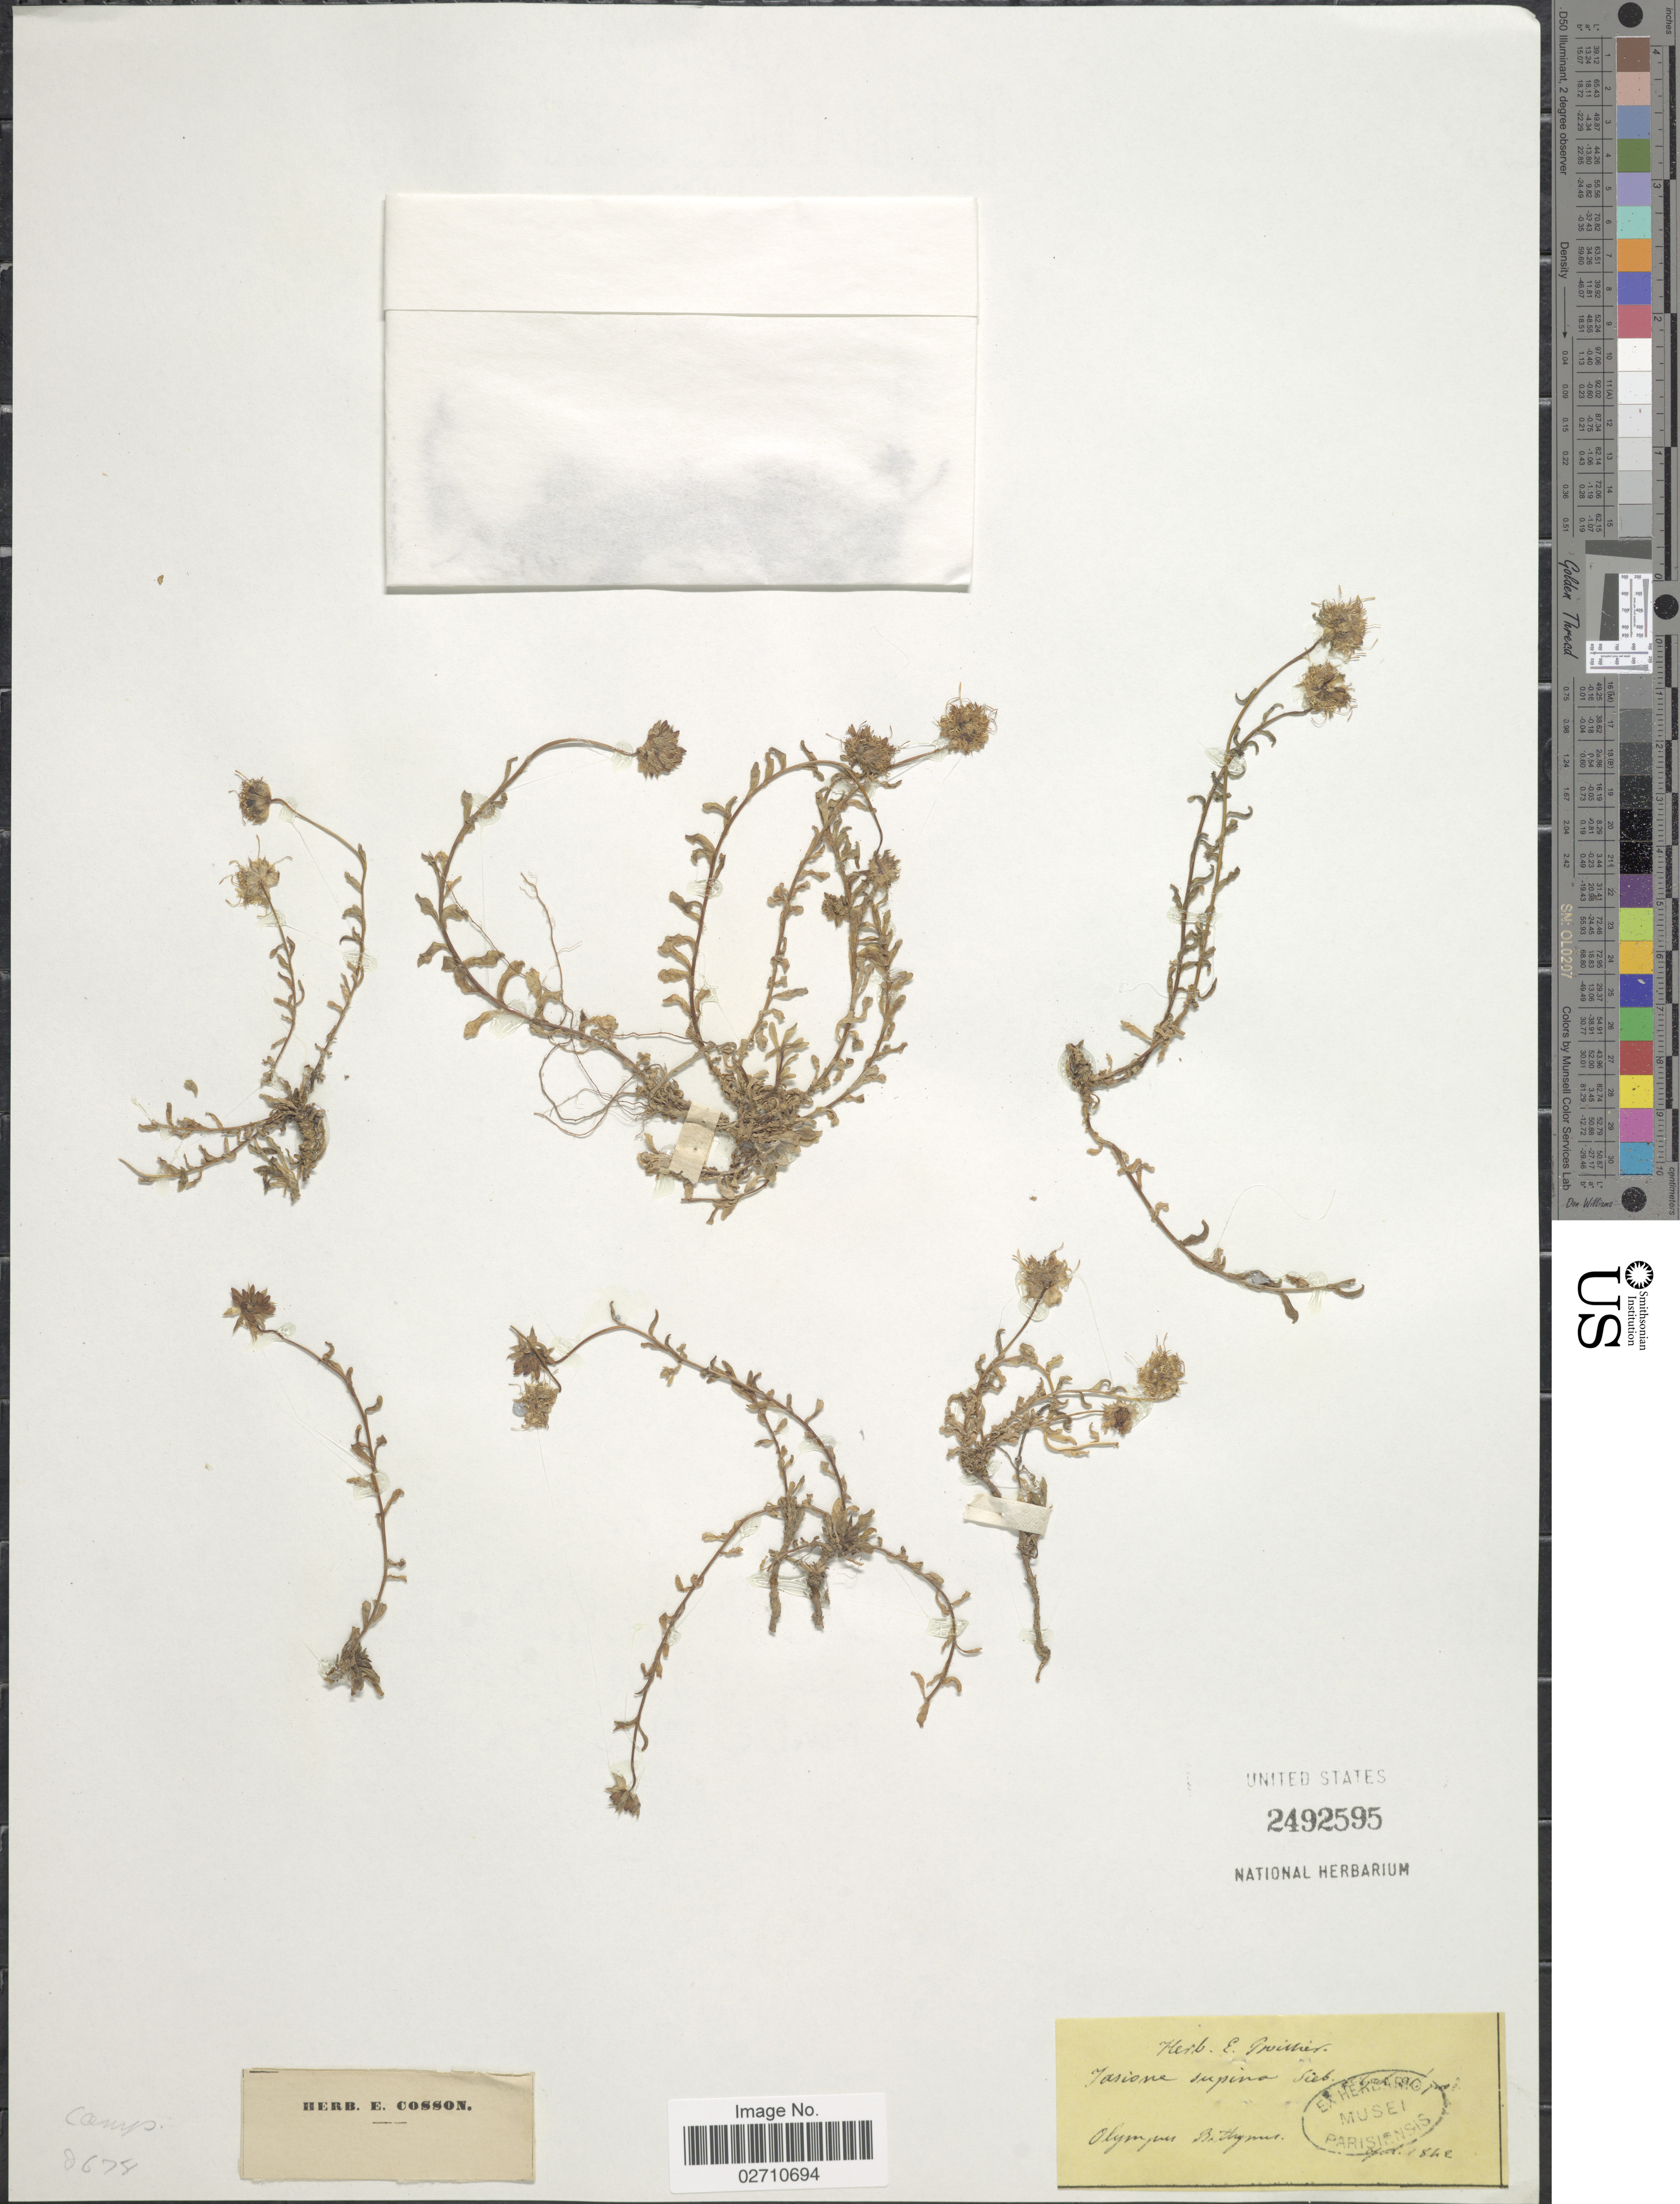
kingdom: Plantae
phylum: Tracheophyta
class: Magnoliopsida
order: Asterales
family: Campanulaceae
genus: Jasione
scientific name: Jasione supina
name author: Sieber ex Spreng.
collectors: ex herb. E. Boissier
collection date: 1842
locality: Olympus Bithymus [interpreted]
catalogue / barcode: US 2492595